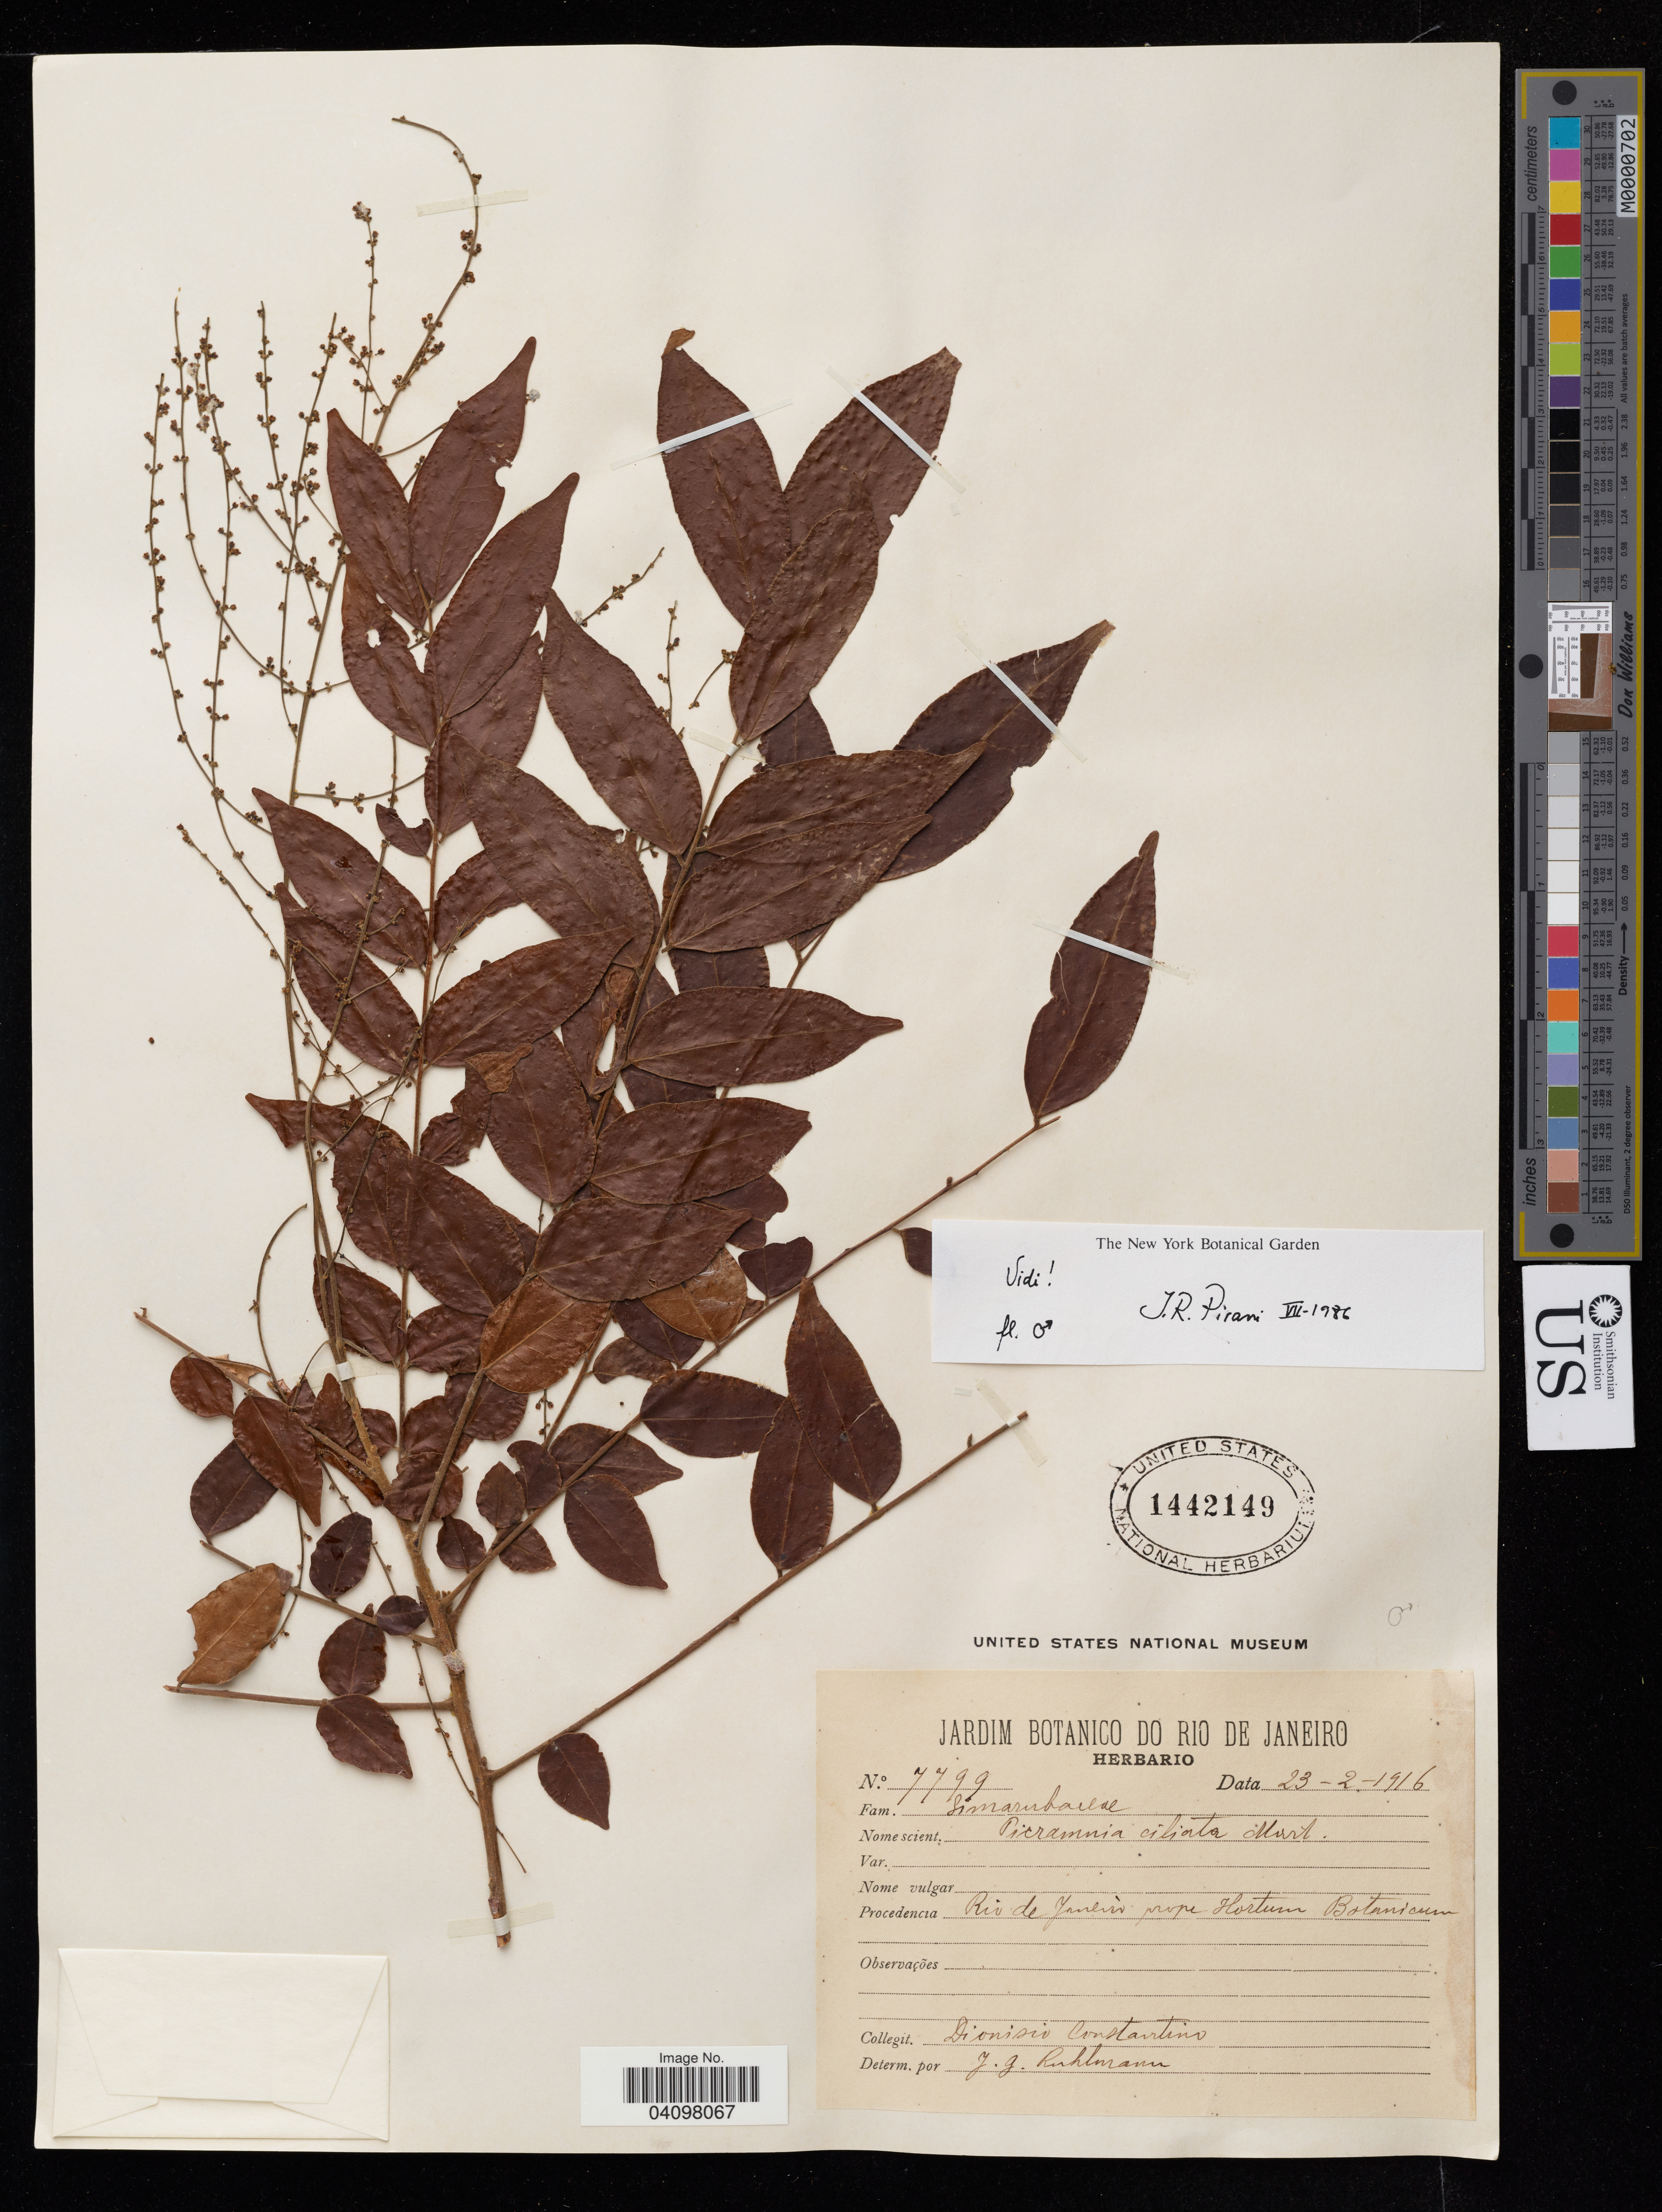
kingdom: Plantae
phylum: Tracheophyta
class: Magnoliopsida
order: Picramniales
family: Picramniaceae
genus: Picramnia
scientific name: Picramnia ciliata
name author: Mart.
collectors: D. Constantino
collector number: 7799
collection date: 1916-02-23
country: Brazil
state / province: Rio de Janeiro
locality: Prope Hortum Botanicum.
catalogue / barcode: US 1442149